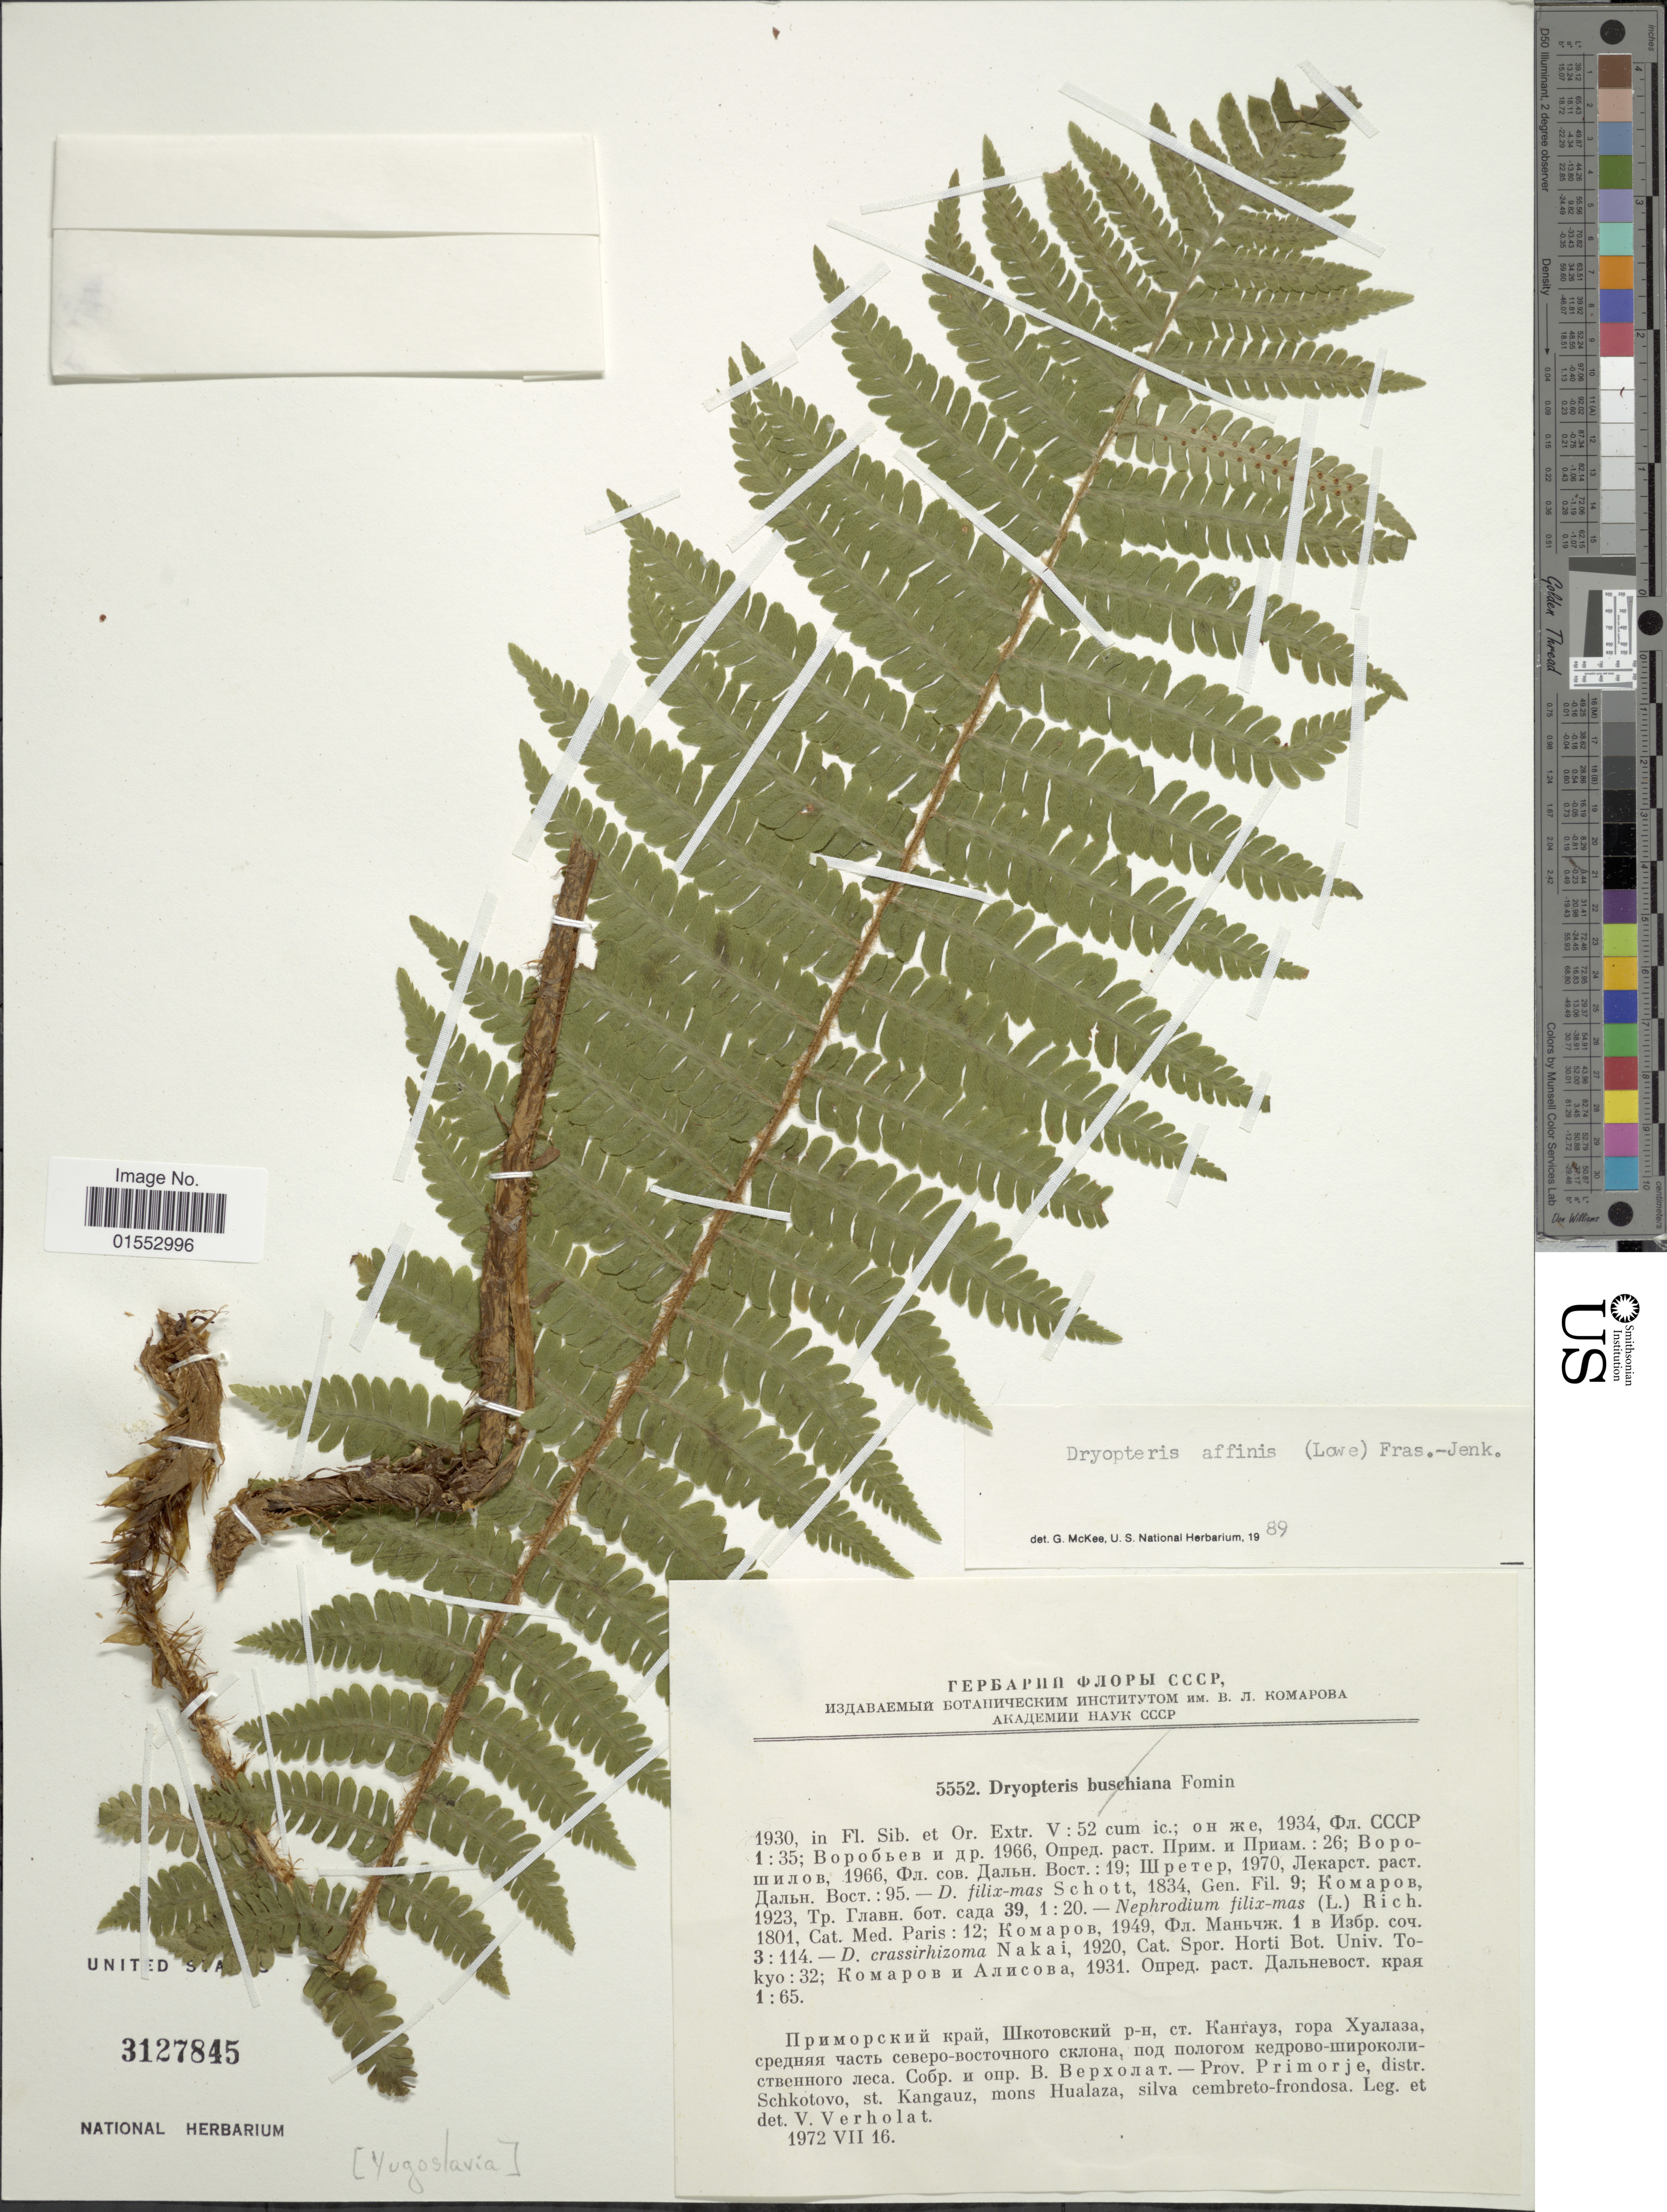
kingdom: Plantae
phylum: Tracheophyta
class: Polypodiopsida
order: Polypodiales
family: Dryopteridaceae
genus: Dryopteris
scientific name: Dryopteris affinis subsp. affinis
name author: (Lowe) Fraser-Jenk.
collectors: V. Verholat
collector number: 5552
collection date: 1972-07-16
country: Russian Federation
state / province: Primorsky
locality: Prov. Primorje, distr. Schkotovo, st. Kangauz, mons Hualaza, silva cembreto-frondosa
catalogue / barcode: US 3127845